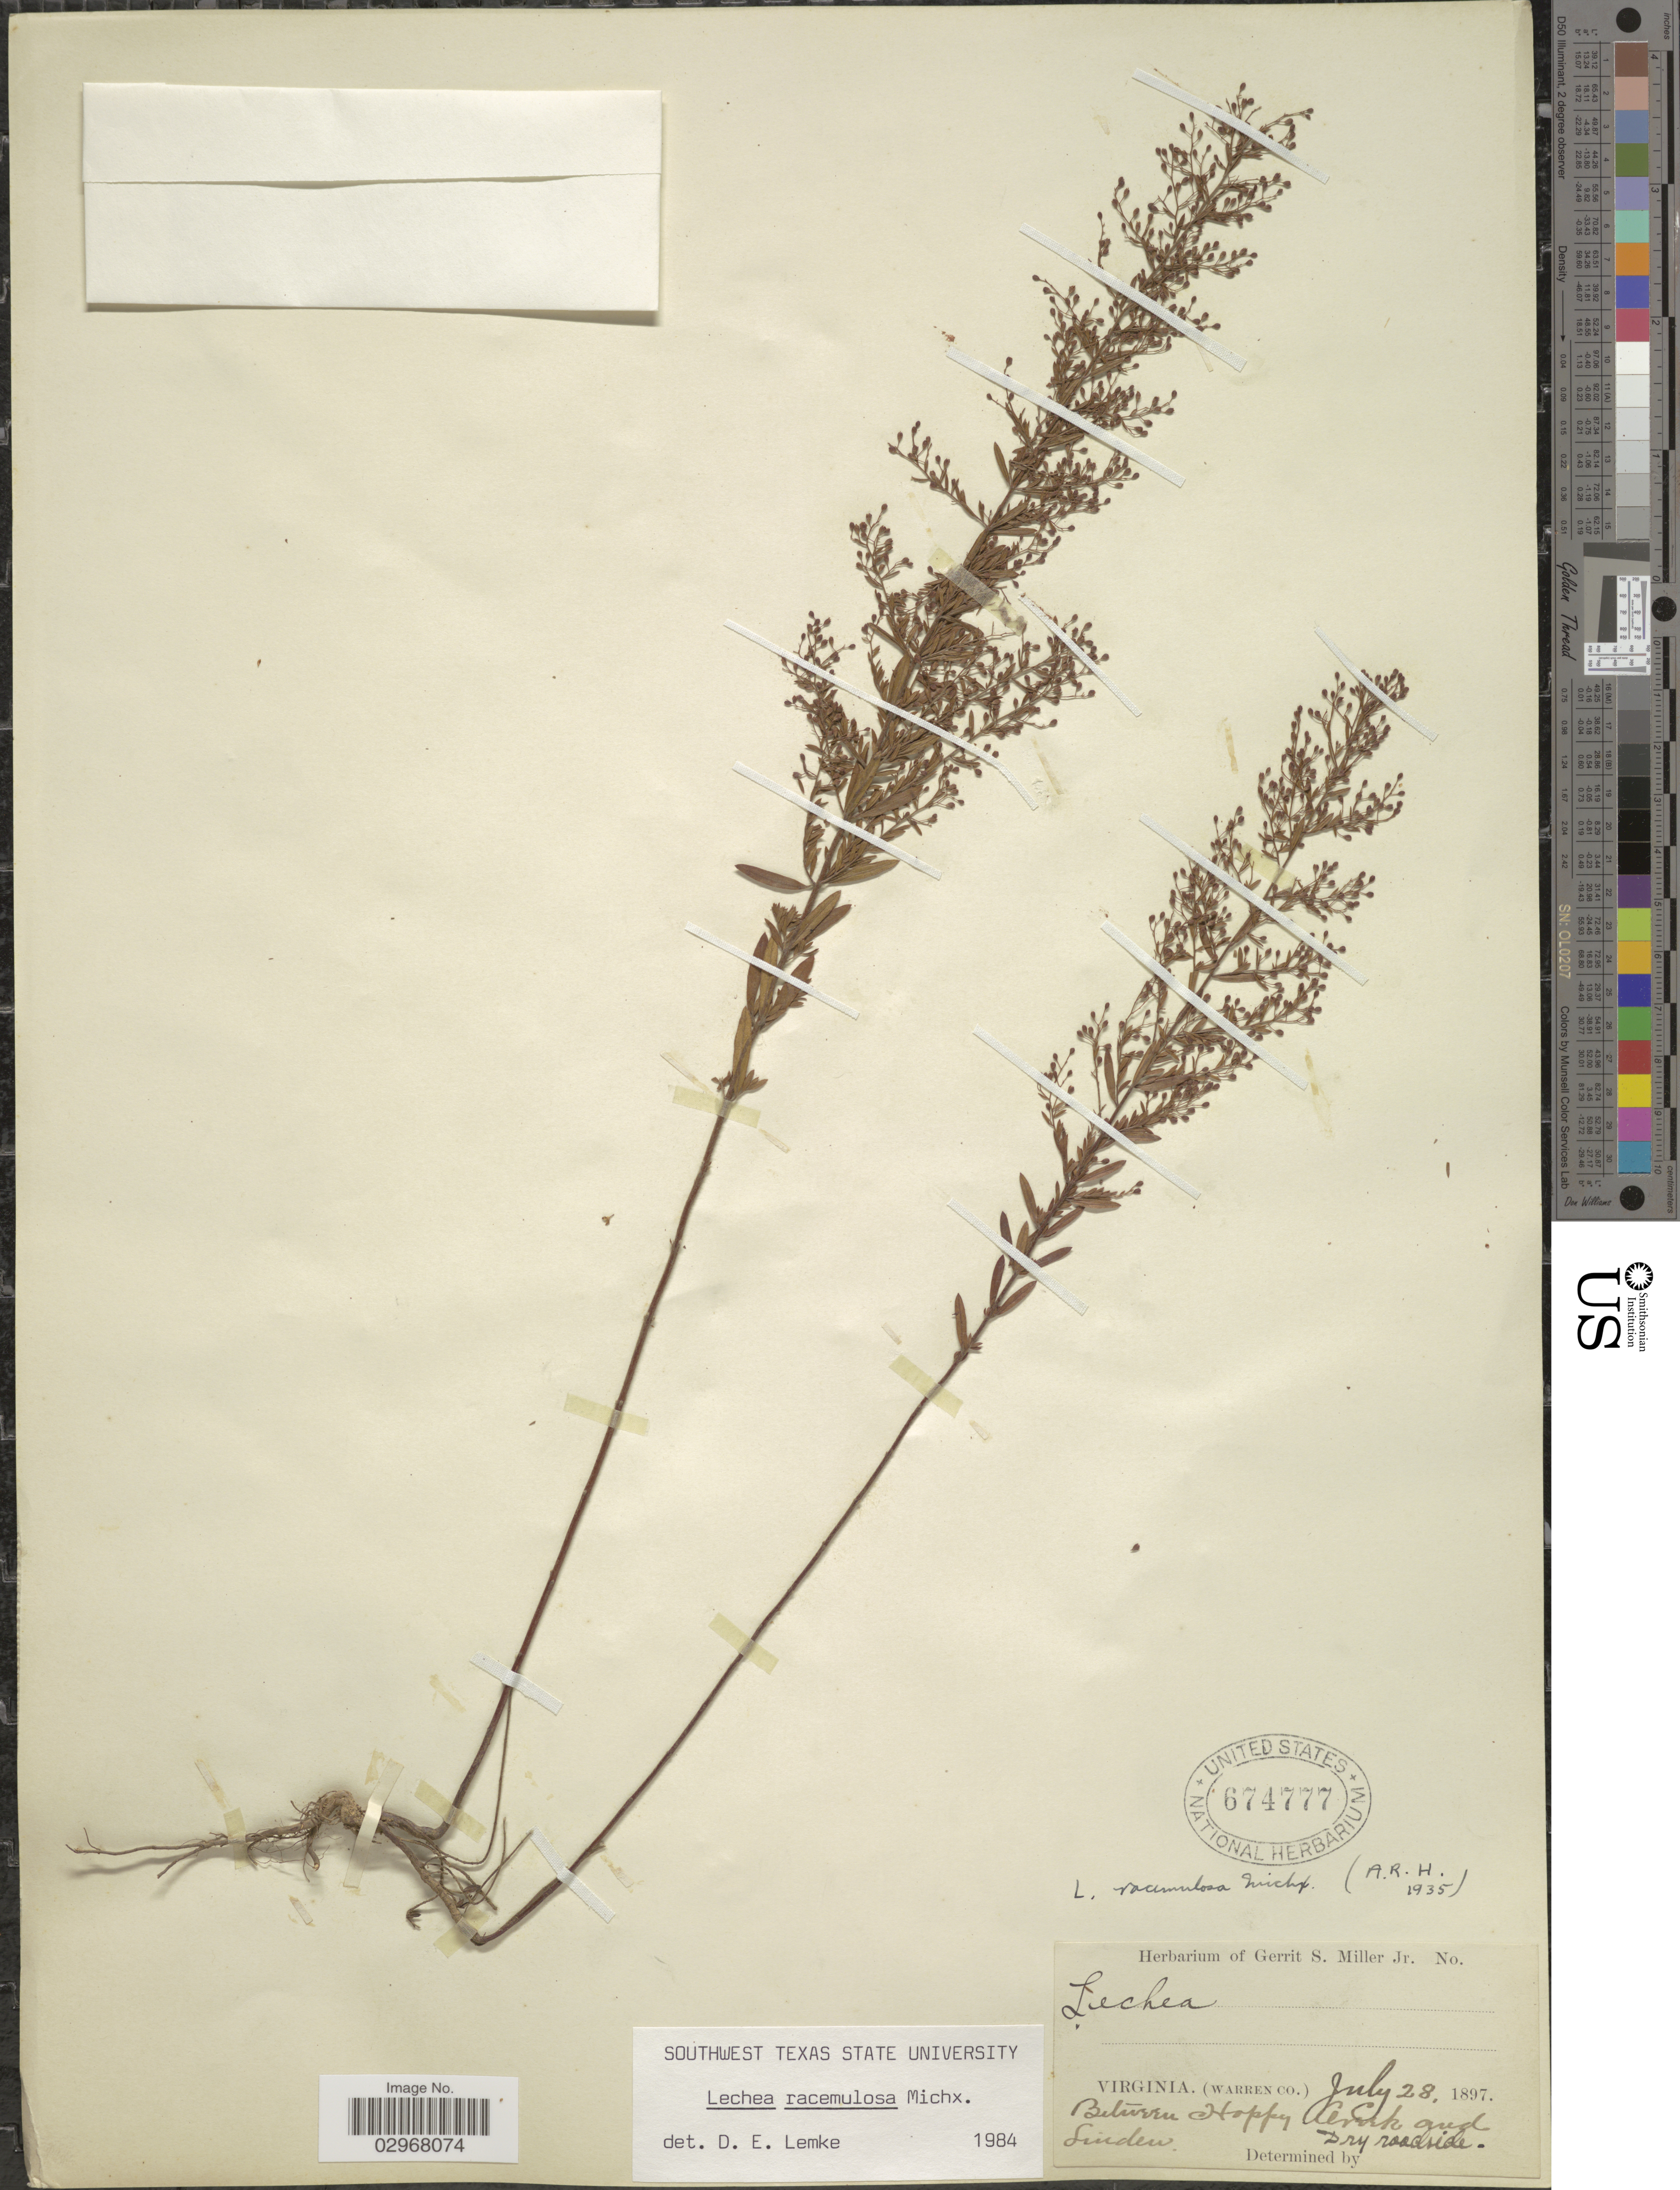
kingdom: Plantae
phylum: Tracheophyta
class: Magnoliopsida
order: Malvales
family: Cistaceae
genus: Lechea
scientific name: Lechea racemulosa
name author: Michx.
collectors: ex herb. Gerrit S. Miller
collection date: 1897-07-28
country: United States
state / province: Virginia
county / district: Warren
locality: Between Hoppy Creek and Linden.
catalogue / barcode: US 674777